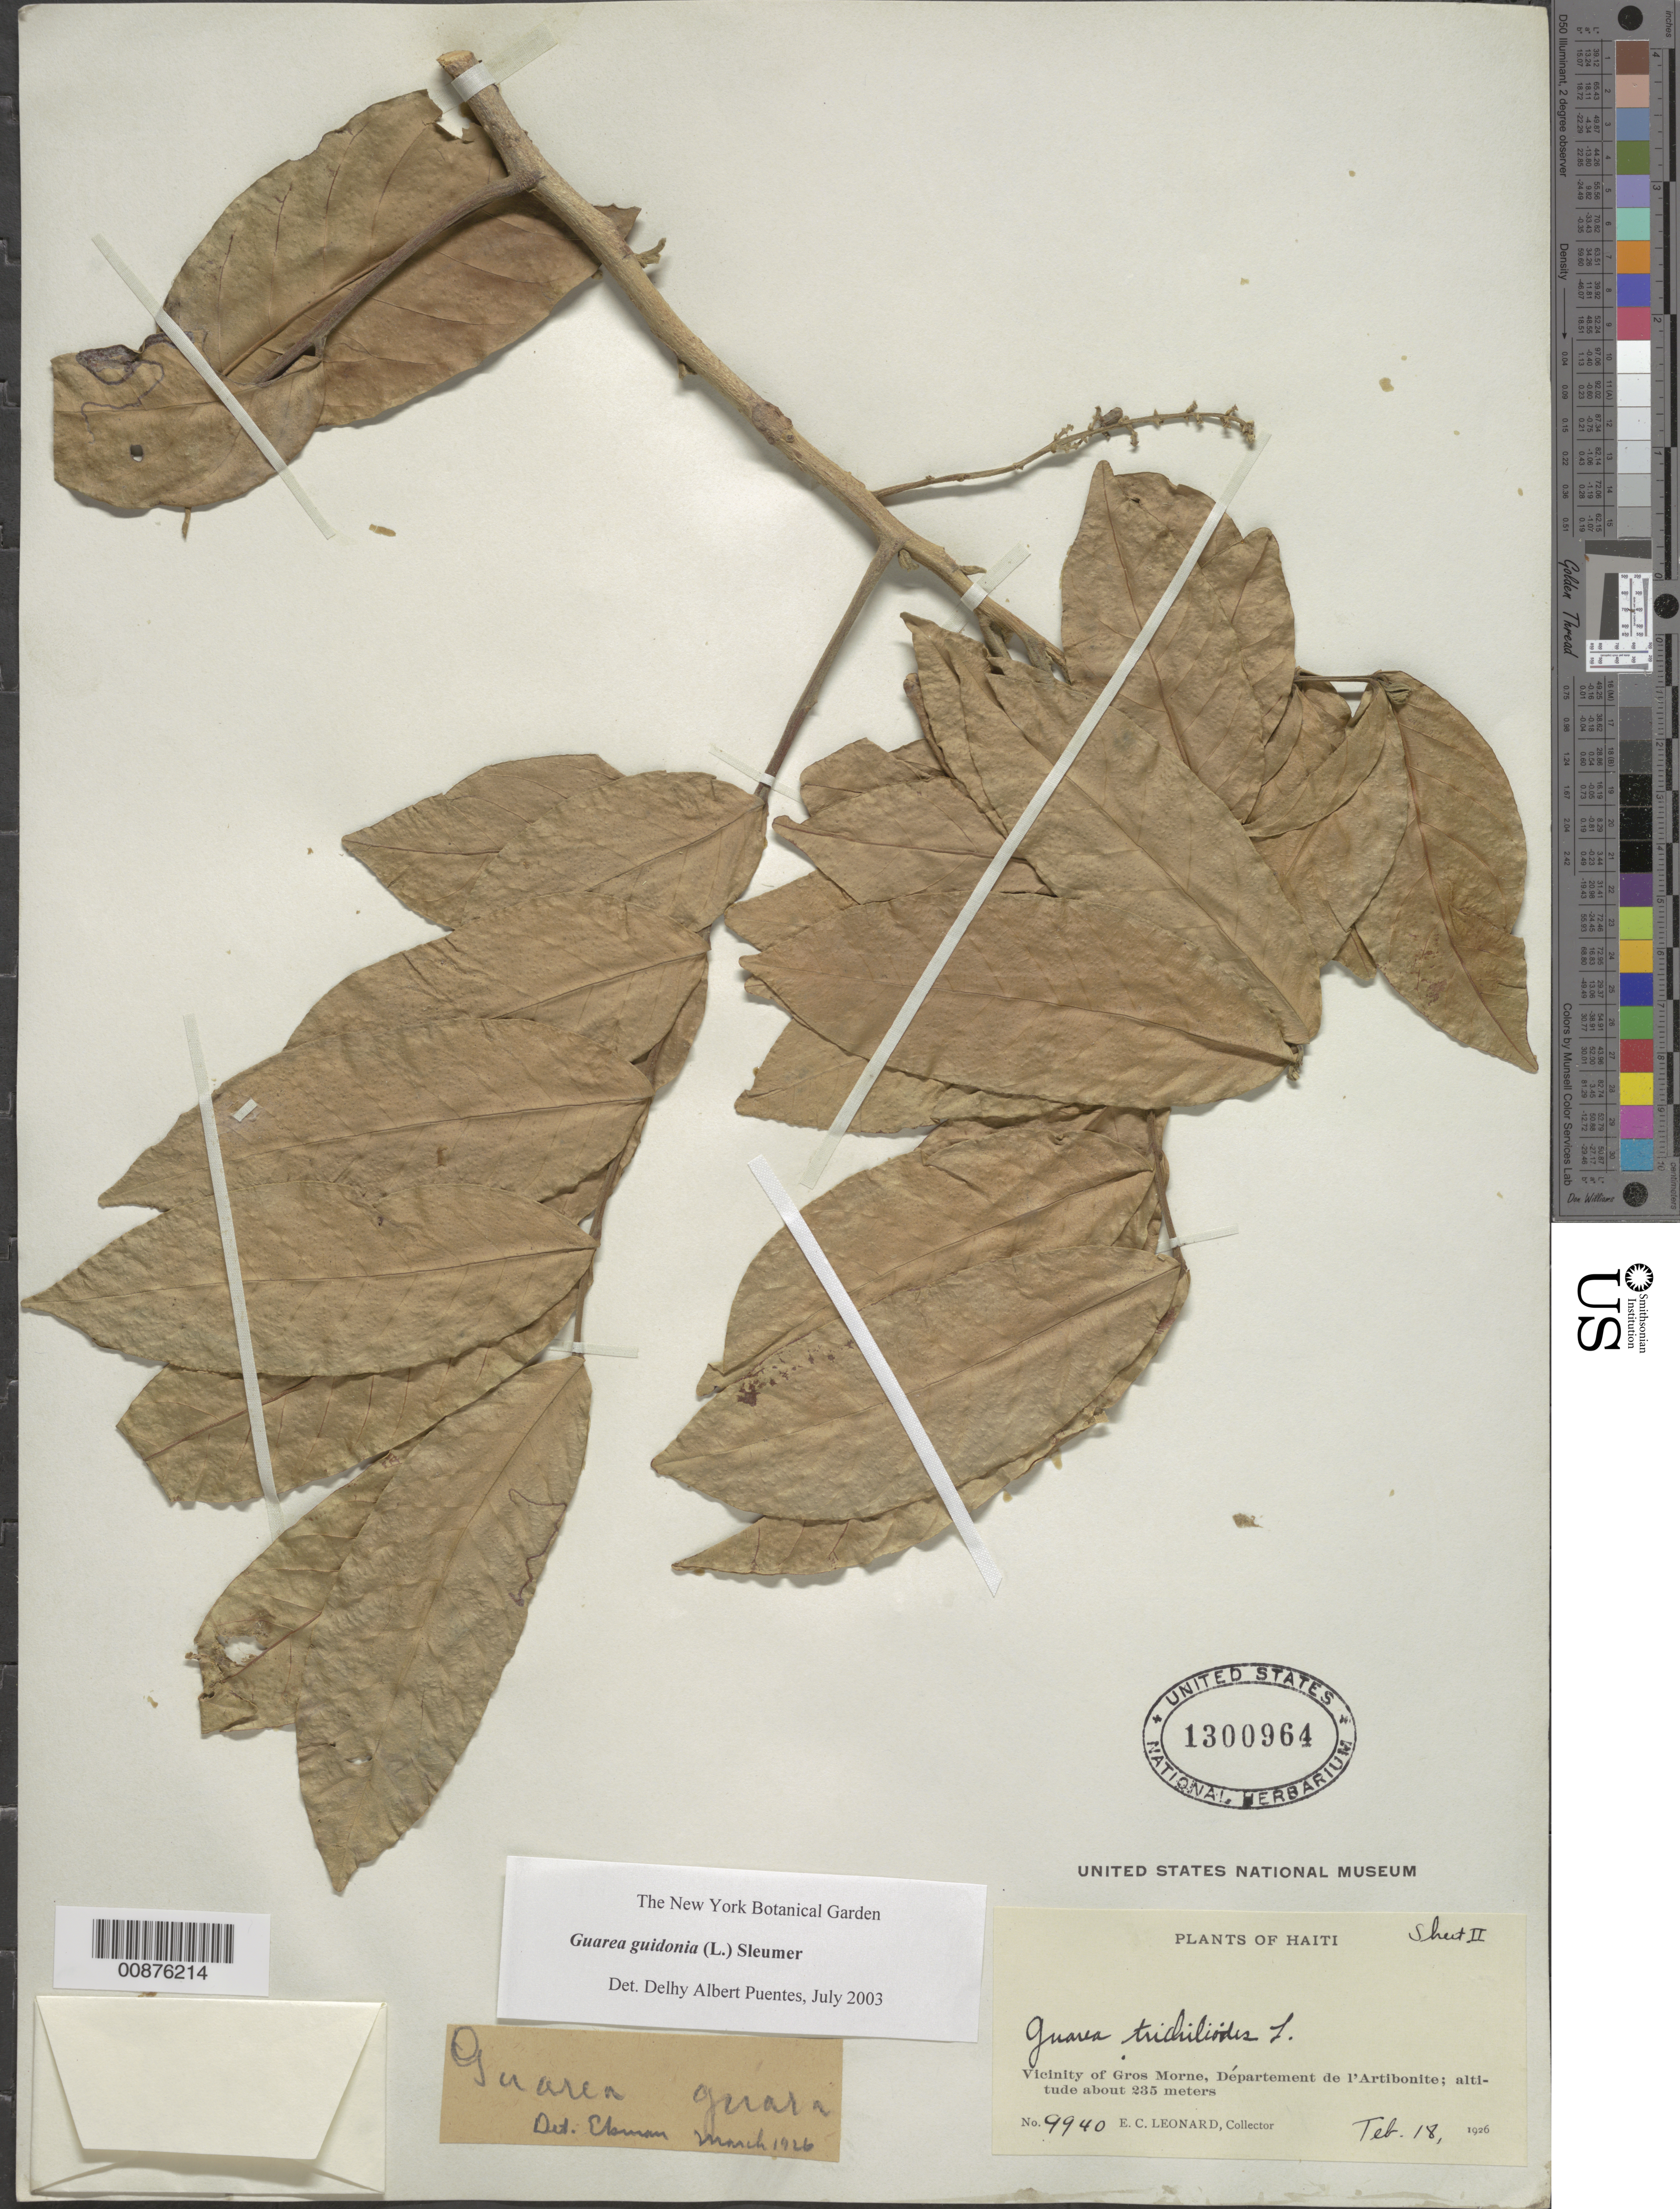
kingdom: Plantae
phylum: Tracheophyta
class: Magnoliopsida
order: Sapindales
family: Meliaceae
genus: Guarea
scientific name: Guarea guidonia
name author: (L.) Sleumer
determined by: Puentes, D. A.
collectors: E. C. Leonard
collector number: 9940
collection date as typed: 18 Feb 1926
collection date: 1926-02-18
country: Haiti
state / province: Artibonite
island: Hispaniola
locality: Vicinity of Gros Morne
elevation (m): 235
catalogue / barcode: US 1300964